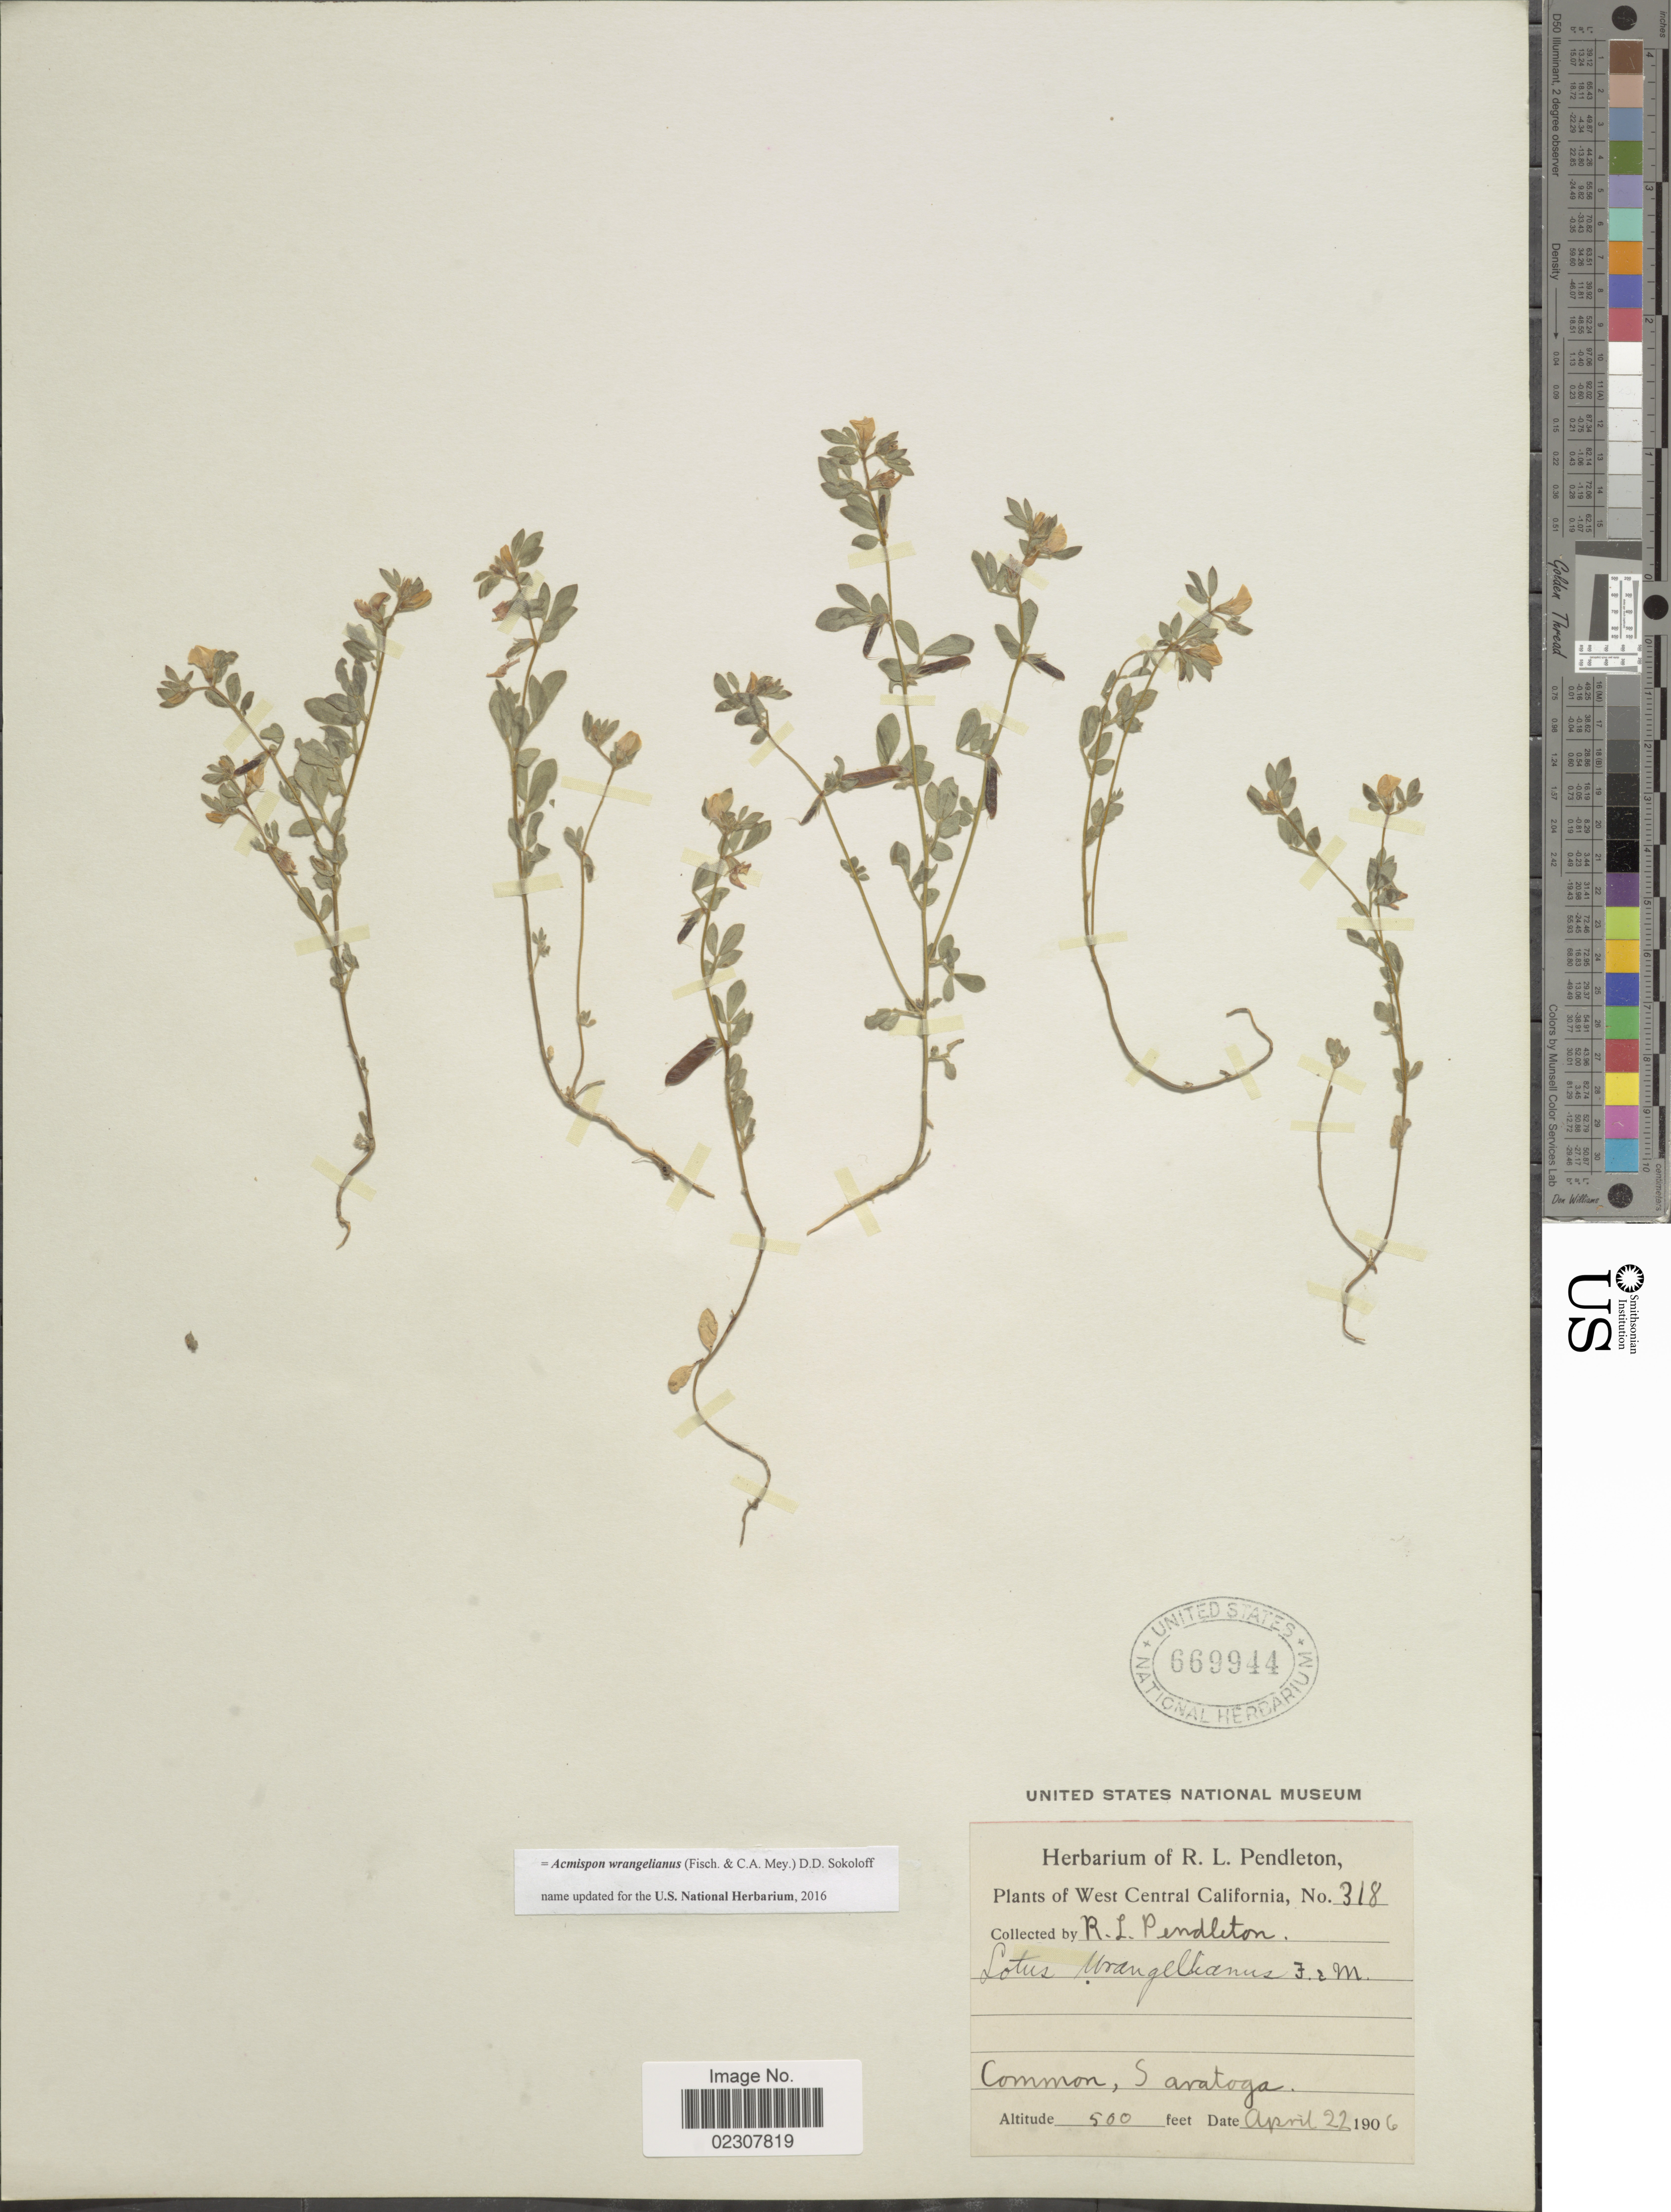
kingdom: Plantae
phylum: Tracheophyta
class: Magnoliopsida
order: Fabales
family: Fabaceae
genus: Acmispon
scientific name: Acmispon wrangelianus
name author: (Fisch. & C.A. Mey.) D.D. Sokoloff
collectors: R. Pendleton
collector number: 318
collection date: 1906-04-22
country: United States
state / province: California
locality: West Central California, Saratoga.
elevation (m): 152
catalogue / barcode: US 669944